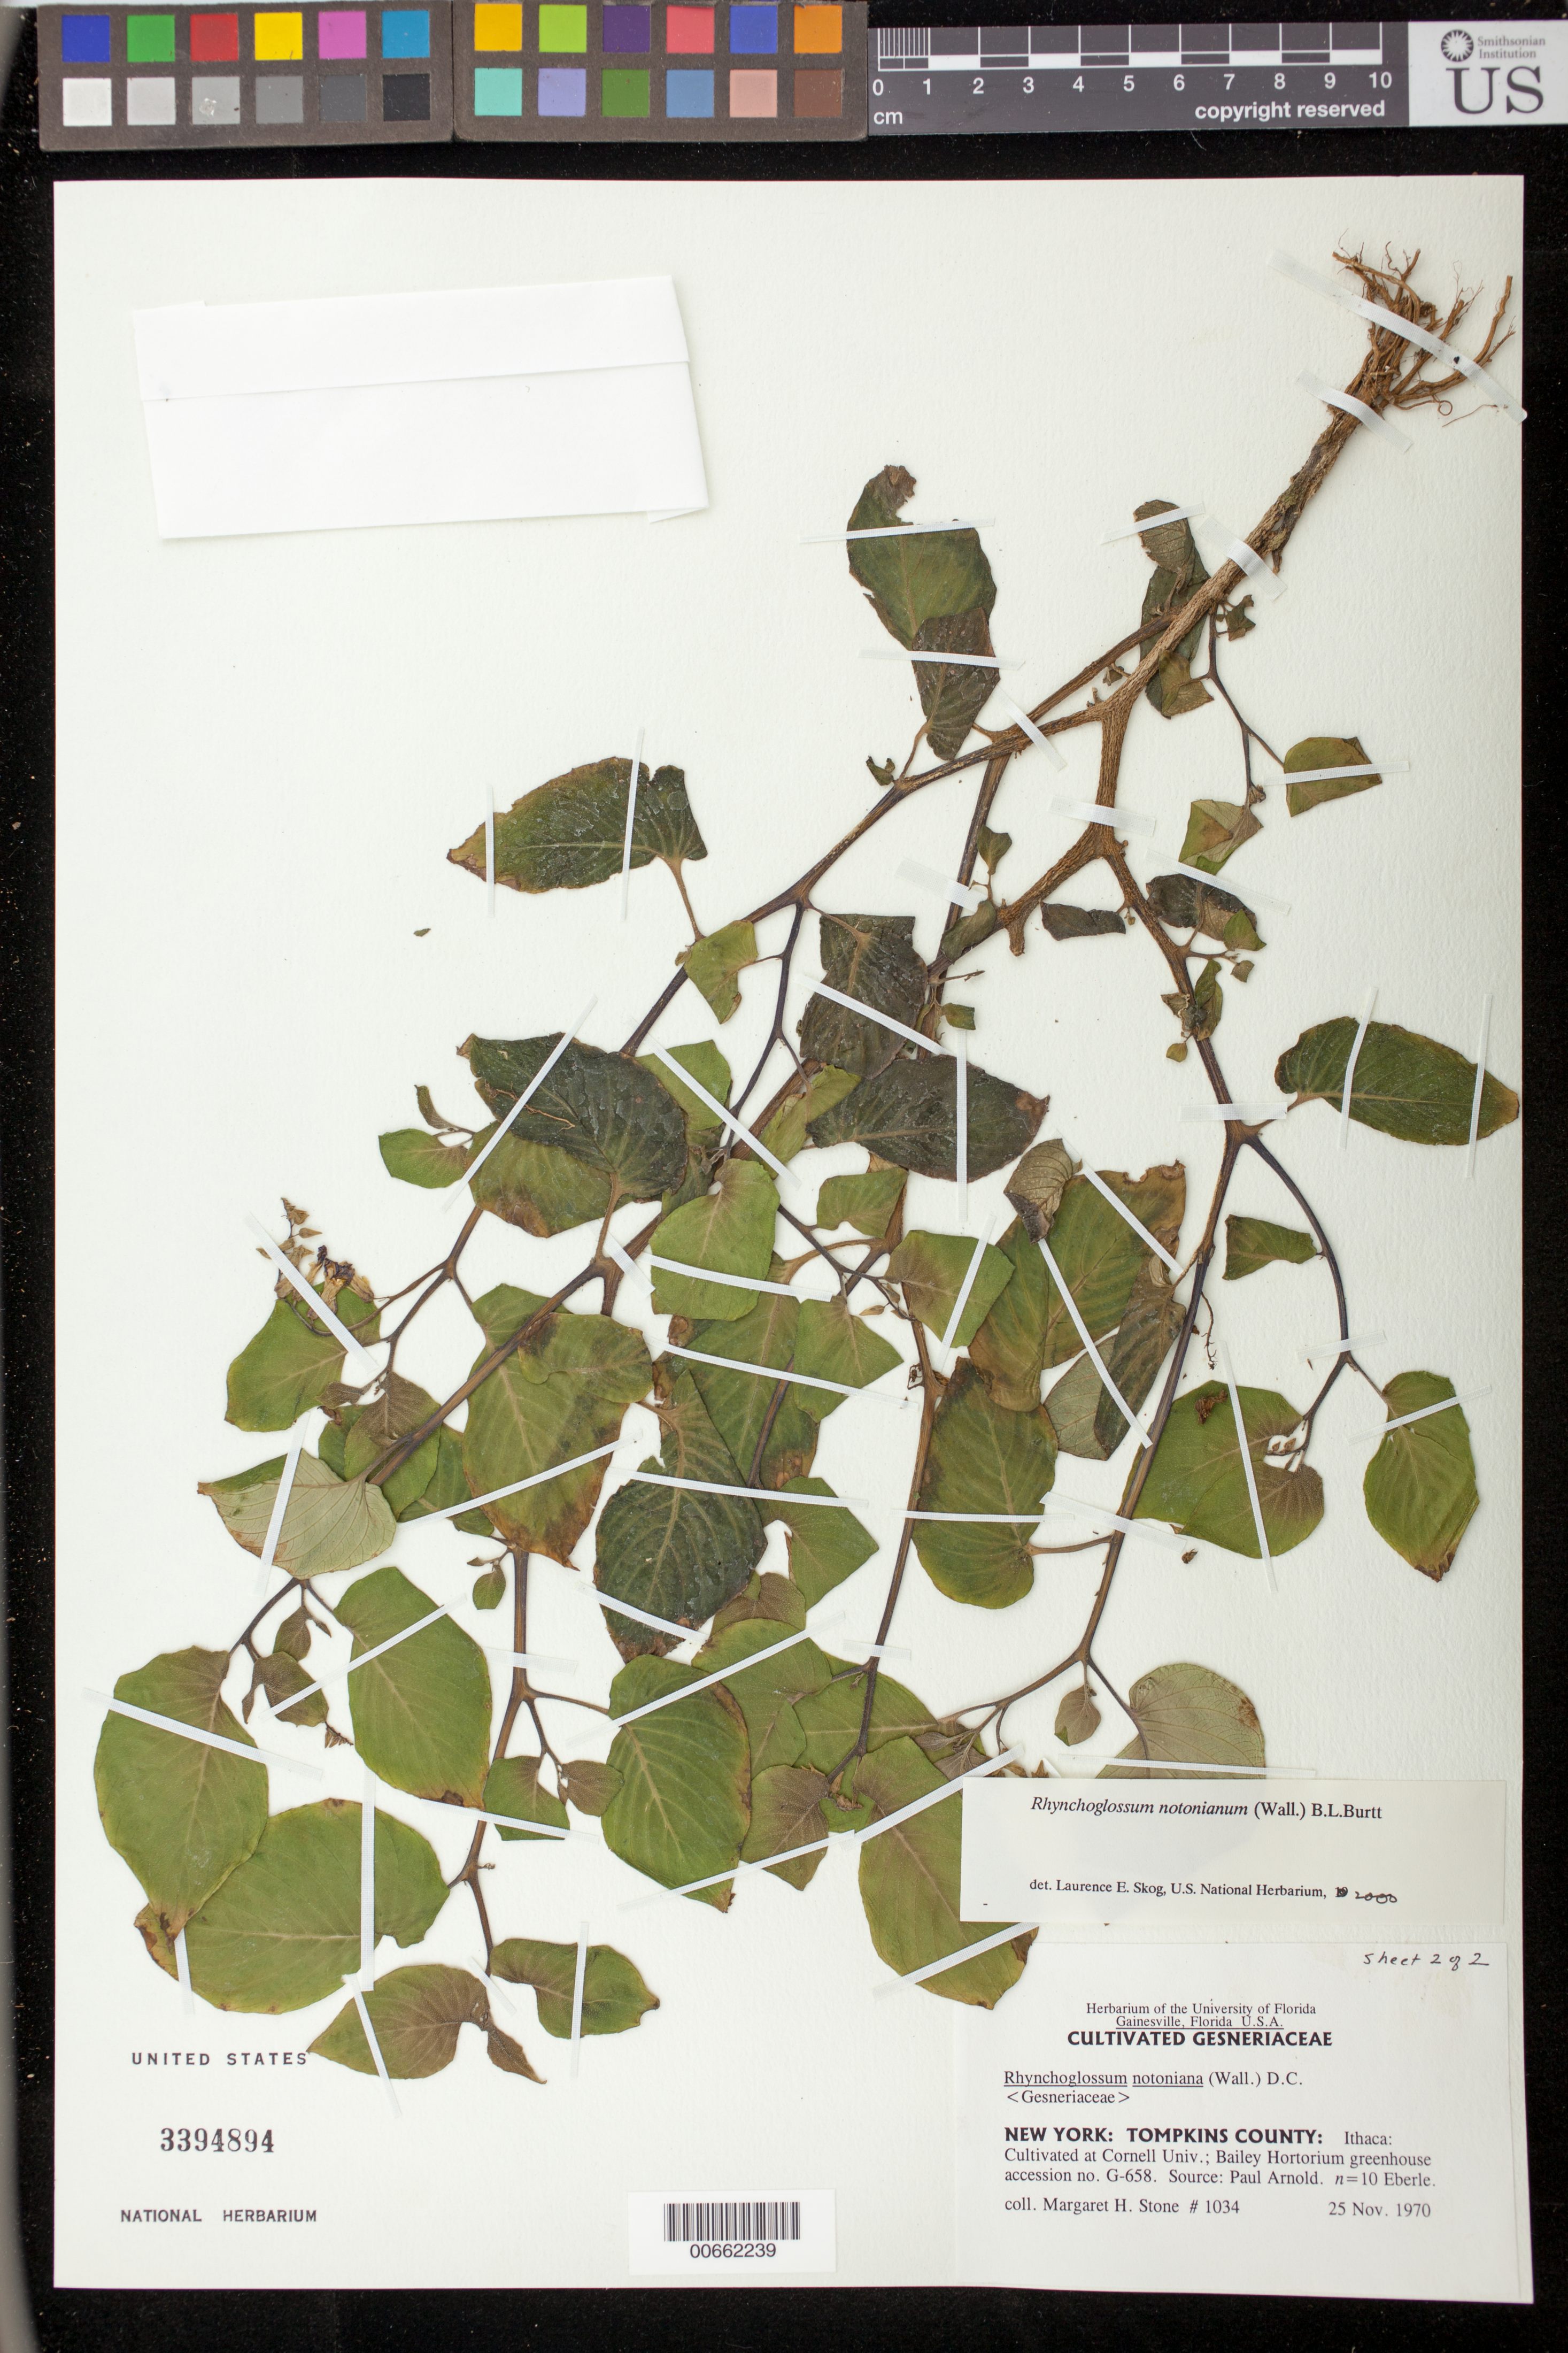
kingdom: Plantae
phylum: Tracheophyta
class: Magnoliopsida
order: Lamiales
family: Gesneriaceae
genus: Rhynchoglossum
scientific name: Rhynchoglossum notonianum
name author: (Wall.) B.L. Burtt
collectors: M. Stone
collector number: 1034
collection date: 1970-11-25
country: United States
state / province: New York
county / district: Tompkins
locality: Ithaca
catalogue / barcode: US 3394894